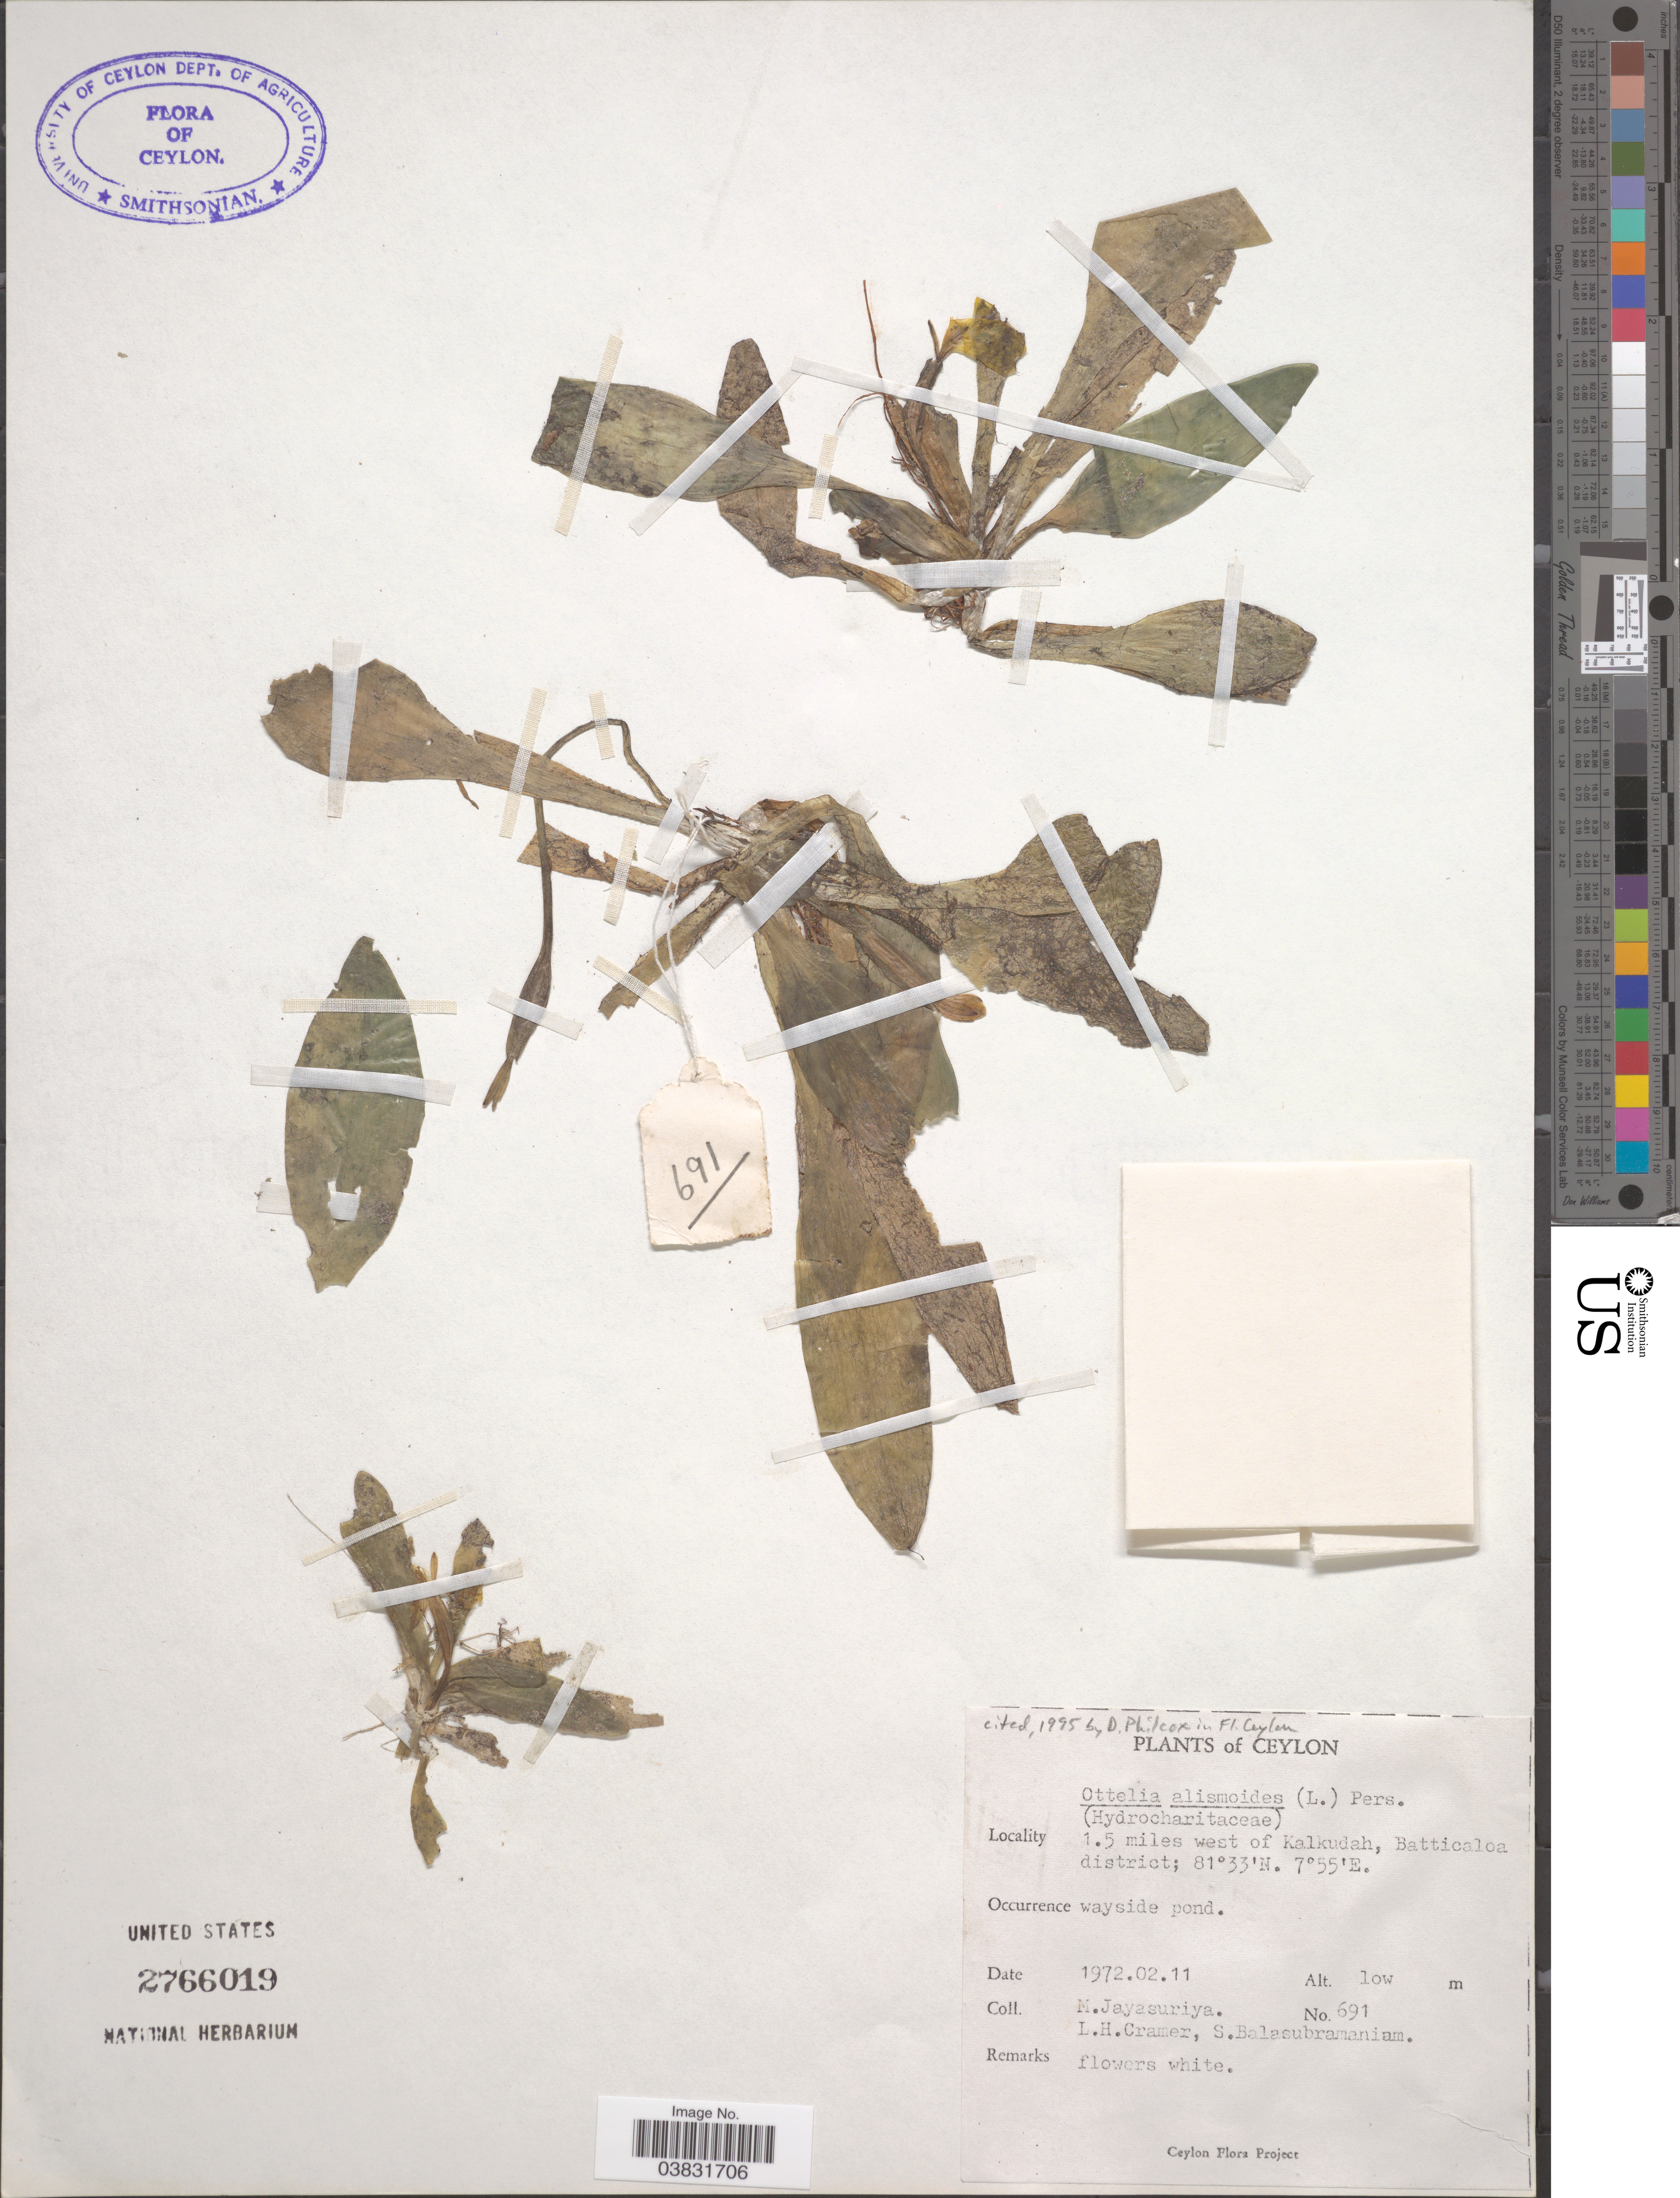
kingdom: Plantae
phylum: Tracheophyta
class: Liliopsida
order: Alismatales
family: Hydrocharitaceae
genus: Ottelia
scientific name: Ottelia alismoides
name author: Pers.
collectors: M. Jayasuriya, L. H. Cramer & S. Balasubramaniam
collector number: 691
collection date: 1972-02-11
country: Sri Lanka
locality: Ceylon. 1.5 miles west of Kalkudah, Batticaloa district.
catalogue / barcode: US 2766019